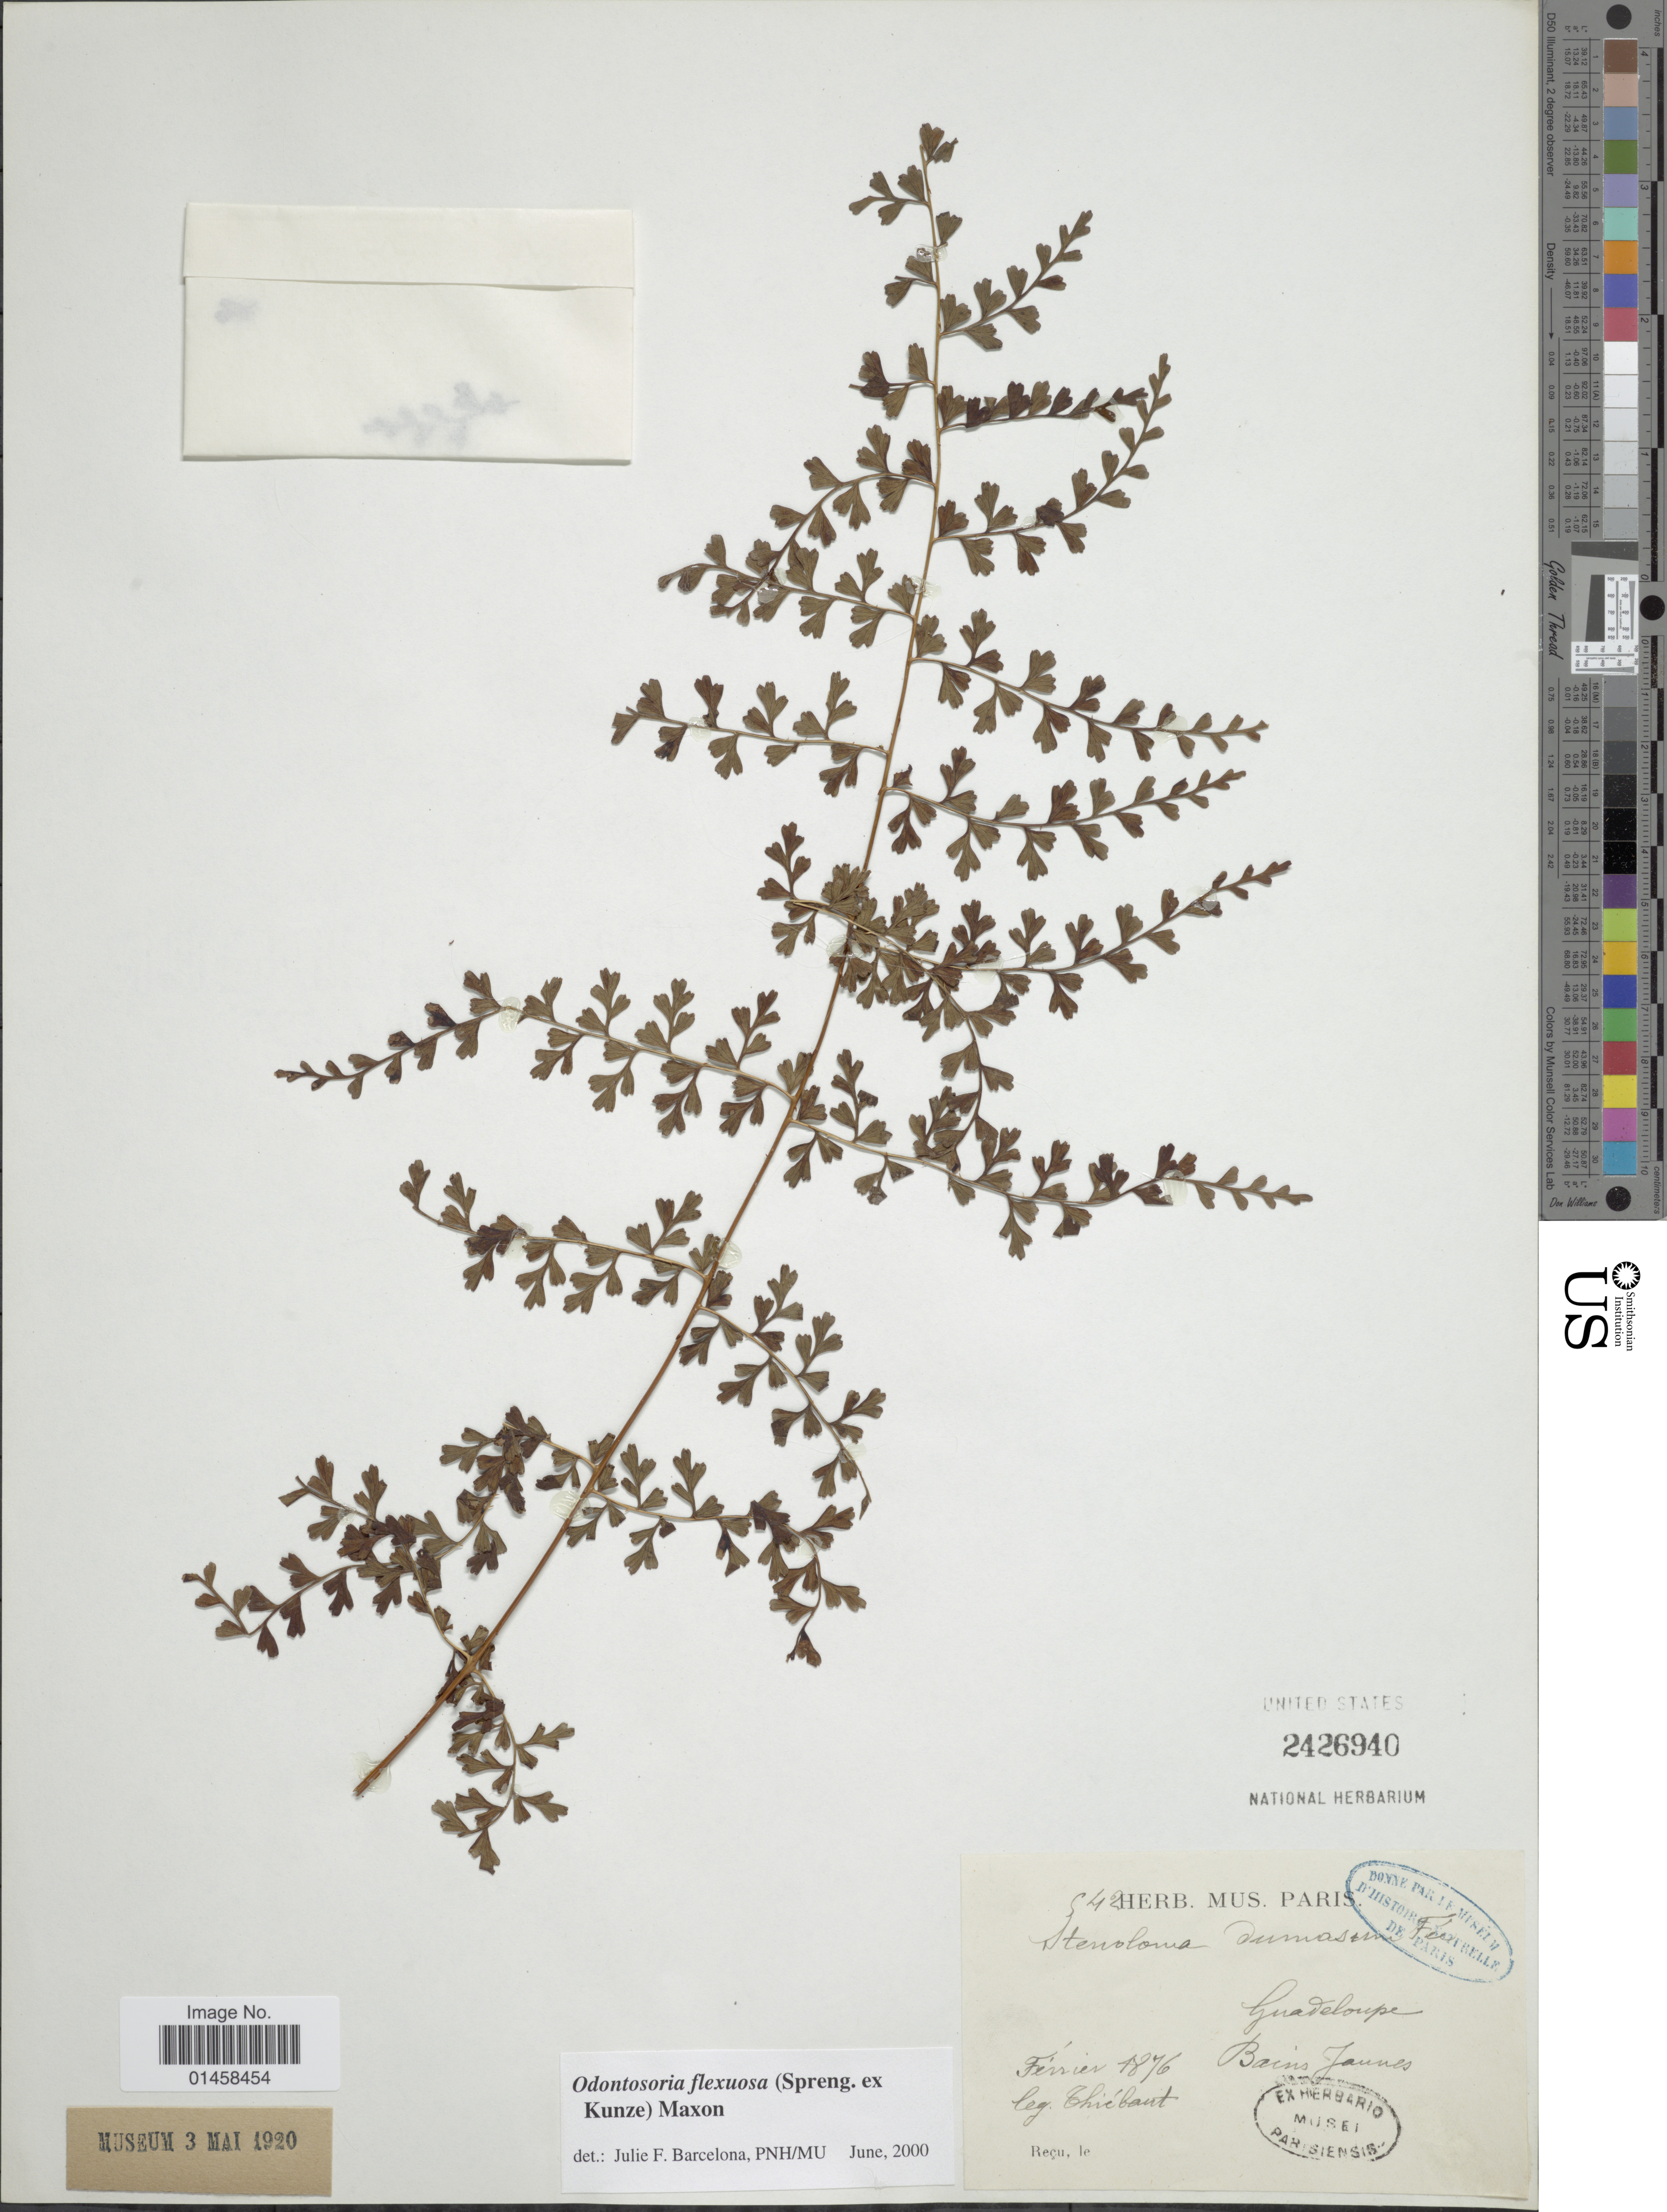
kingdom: Plantae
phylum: Tracheophyta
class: Polypodiopsida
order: Polypodiales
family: Lindsaeaceae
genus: Odontosoria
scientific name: Odontosoria flexuosa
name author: (Spreng. ex Kunze) Maxon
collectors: Chiébaut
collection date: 1876-02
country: Guadeloupe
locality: Bains Jaunes [interpreted]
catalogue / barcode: US 2426940